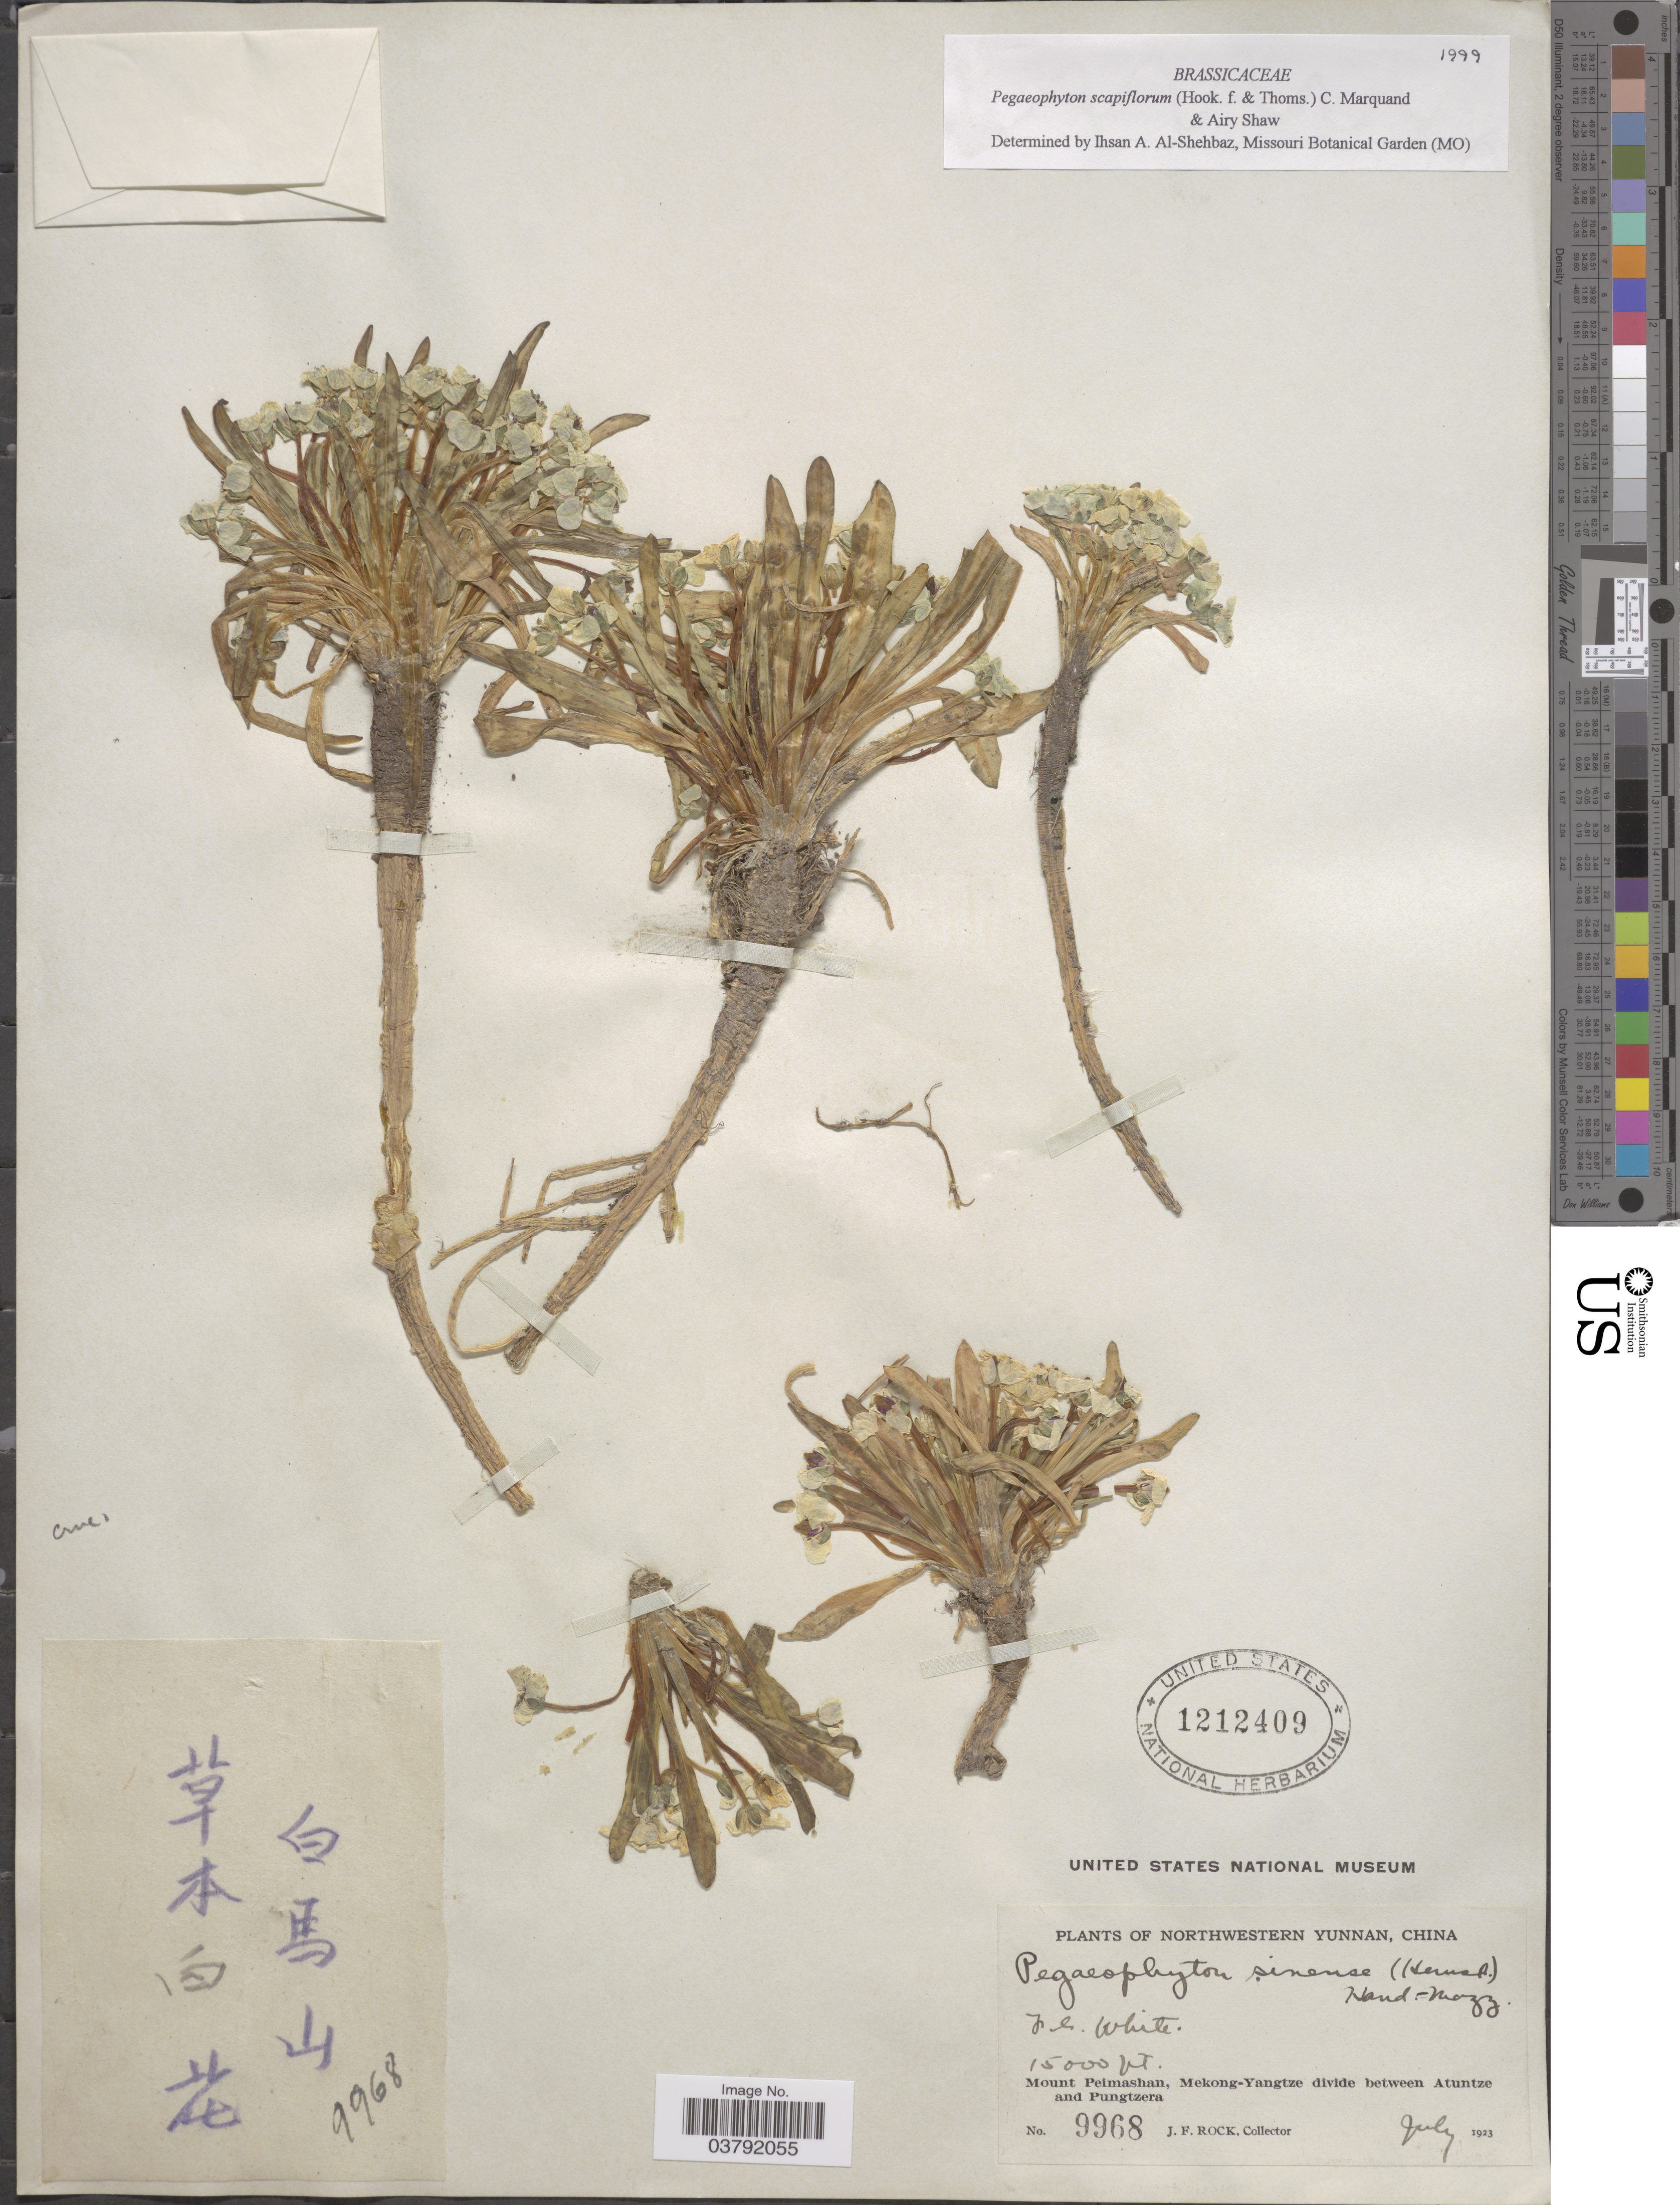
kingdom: Plantae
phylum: Tracheophyta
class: Magnoliopsida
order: Brassicales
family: Brassicaceae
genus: Pegaeophyton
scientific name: Pegaeophyton scapiflorum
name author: (Hook. f. & Thomson) C. Marquand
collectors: J. Rock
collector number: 9968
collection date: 1923-07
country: China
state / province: Yunnan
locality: Northwestern Yunnan. Mount Peimashan, Mekong-Yangtze divide between Atuntze and Pungtzera.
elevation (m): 4572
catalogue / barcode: US 1212409